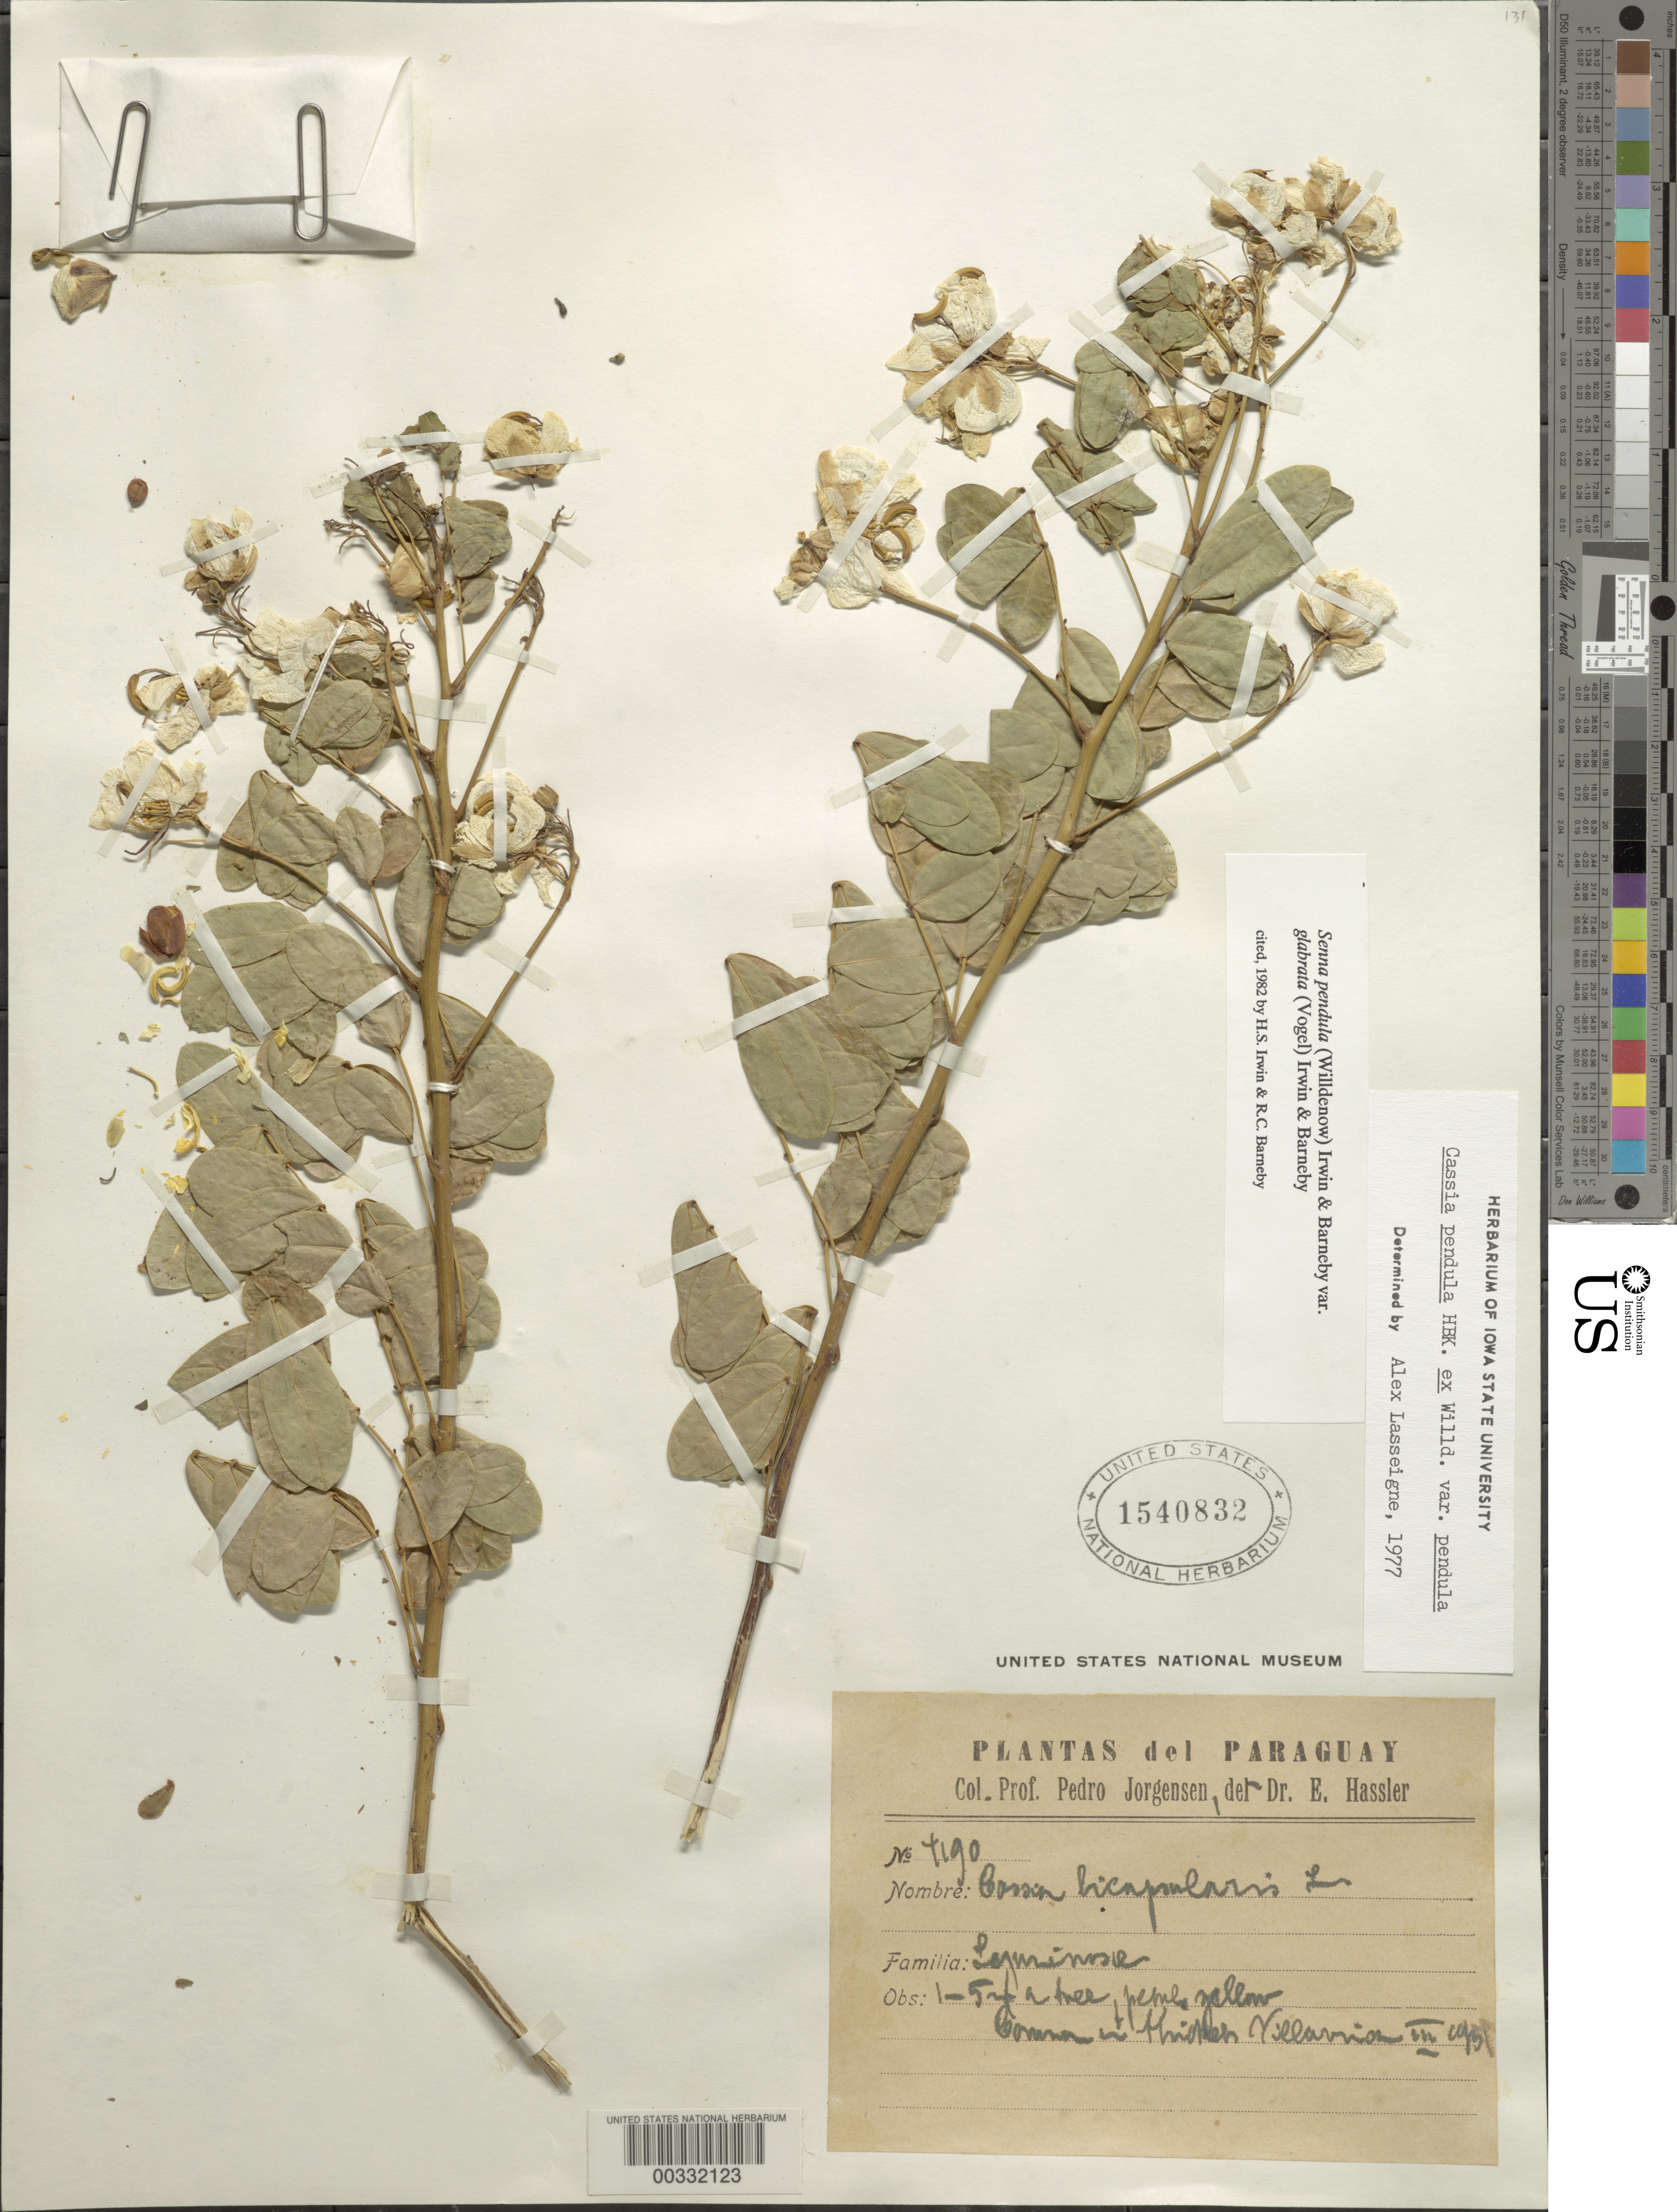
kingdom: Plantae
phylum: Tracheophyta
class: Magnoliopsida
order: Fabales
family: Fabaceae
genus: Senna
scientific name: Senna pendula var. glabrata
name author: (Vogel) H.S. Irwin & Barneby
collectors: P. Jorgensen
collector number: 4190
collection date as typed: Mar 1951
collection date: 1951-03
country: Paraguay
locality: Villanion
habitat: Thickets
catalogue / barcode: US 1540832